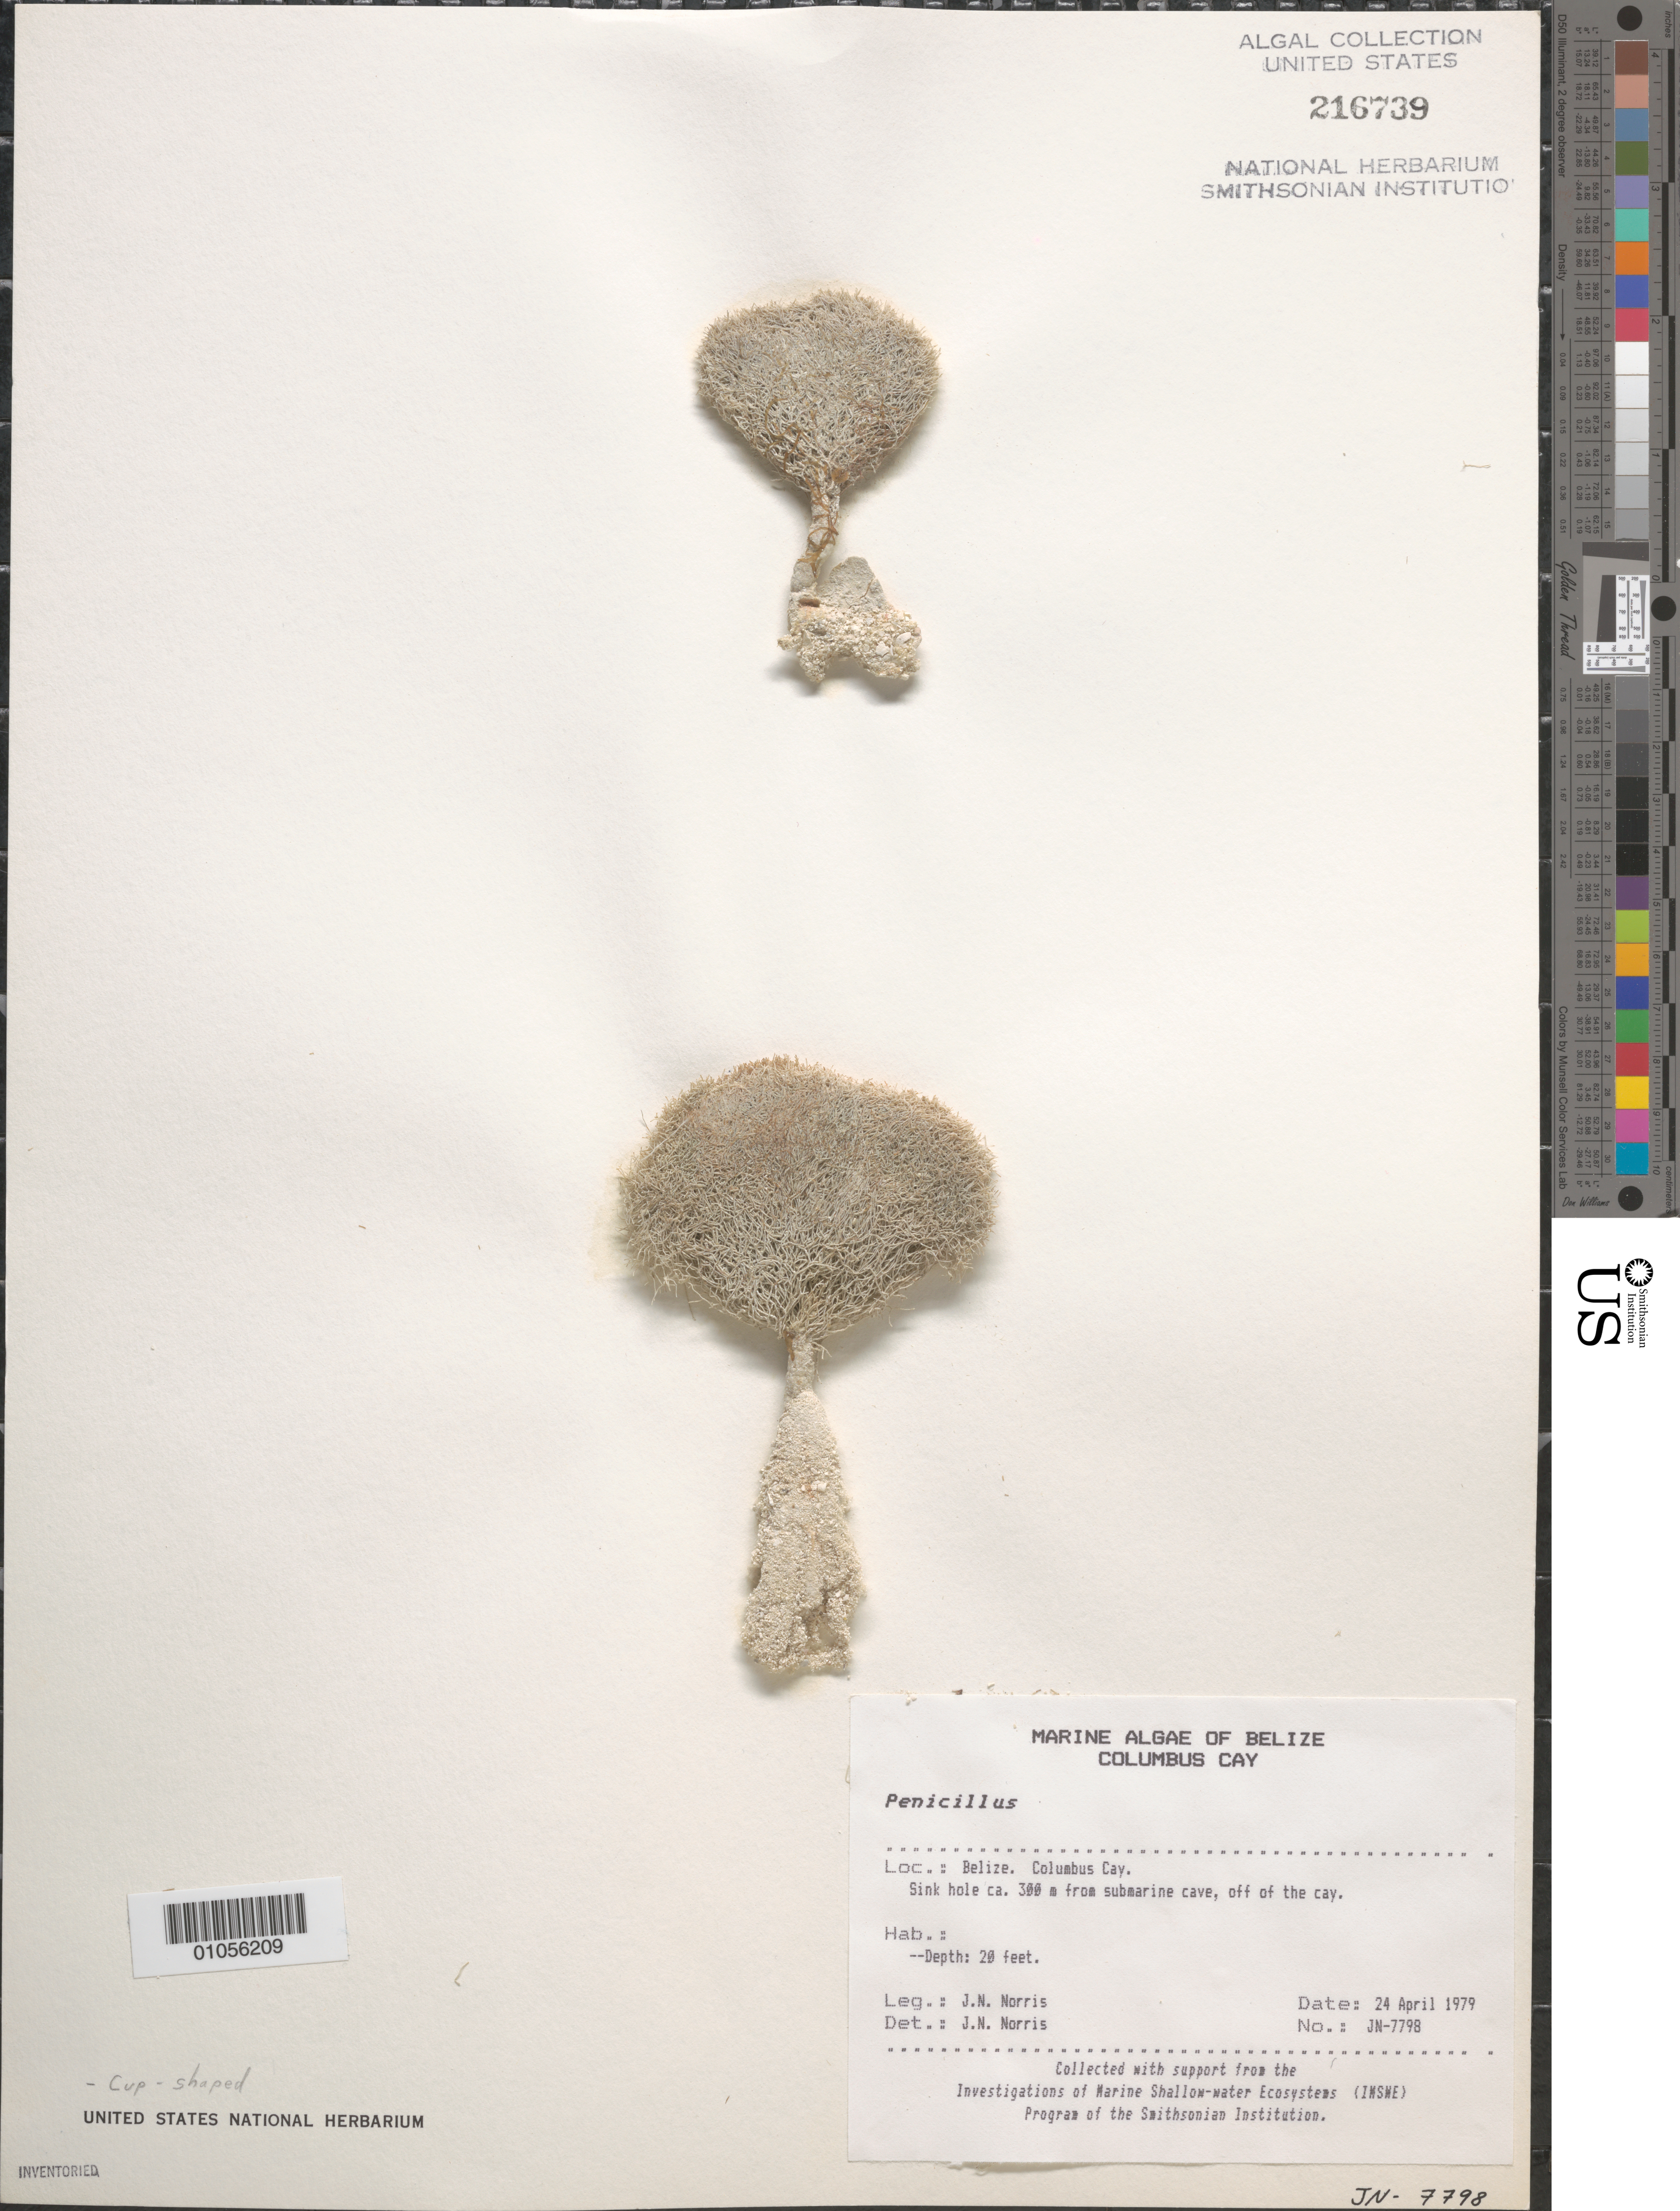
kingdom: Plantae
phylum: Chlorophyta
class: Ulvophyceae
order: Bryopsidales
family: Udoteaceae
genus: Penicillus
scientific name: Penicillus sp.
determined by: Norris, James N.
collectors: J. N. Norris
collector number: JN-7798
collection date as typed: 24 Apr 1979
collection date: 1979-04-24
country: Belize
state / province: Stann Creek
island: Columbus Cay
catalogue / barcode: US 216739